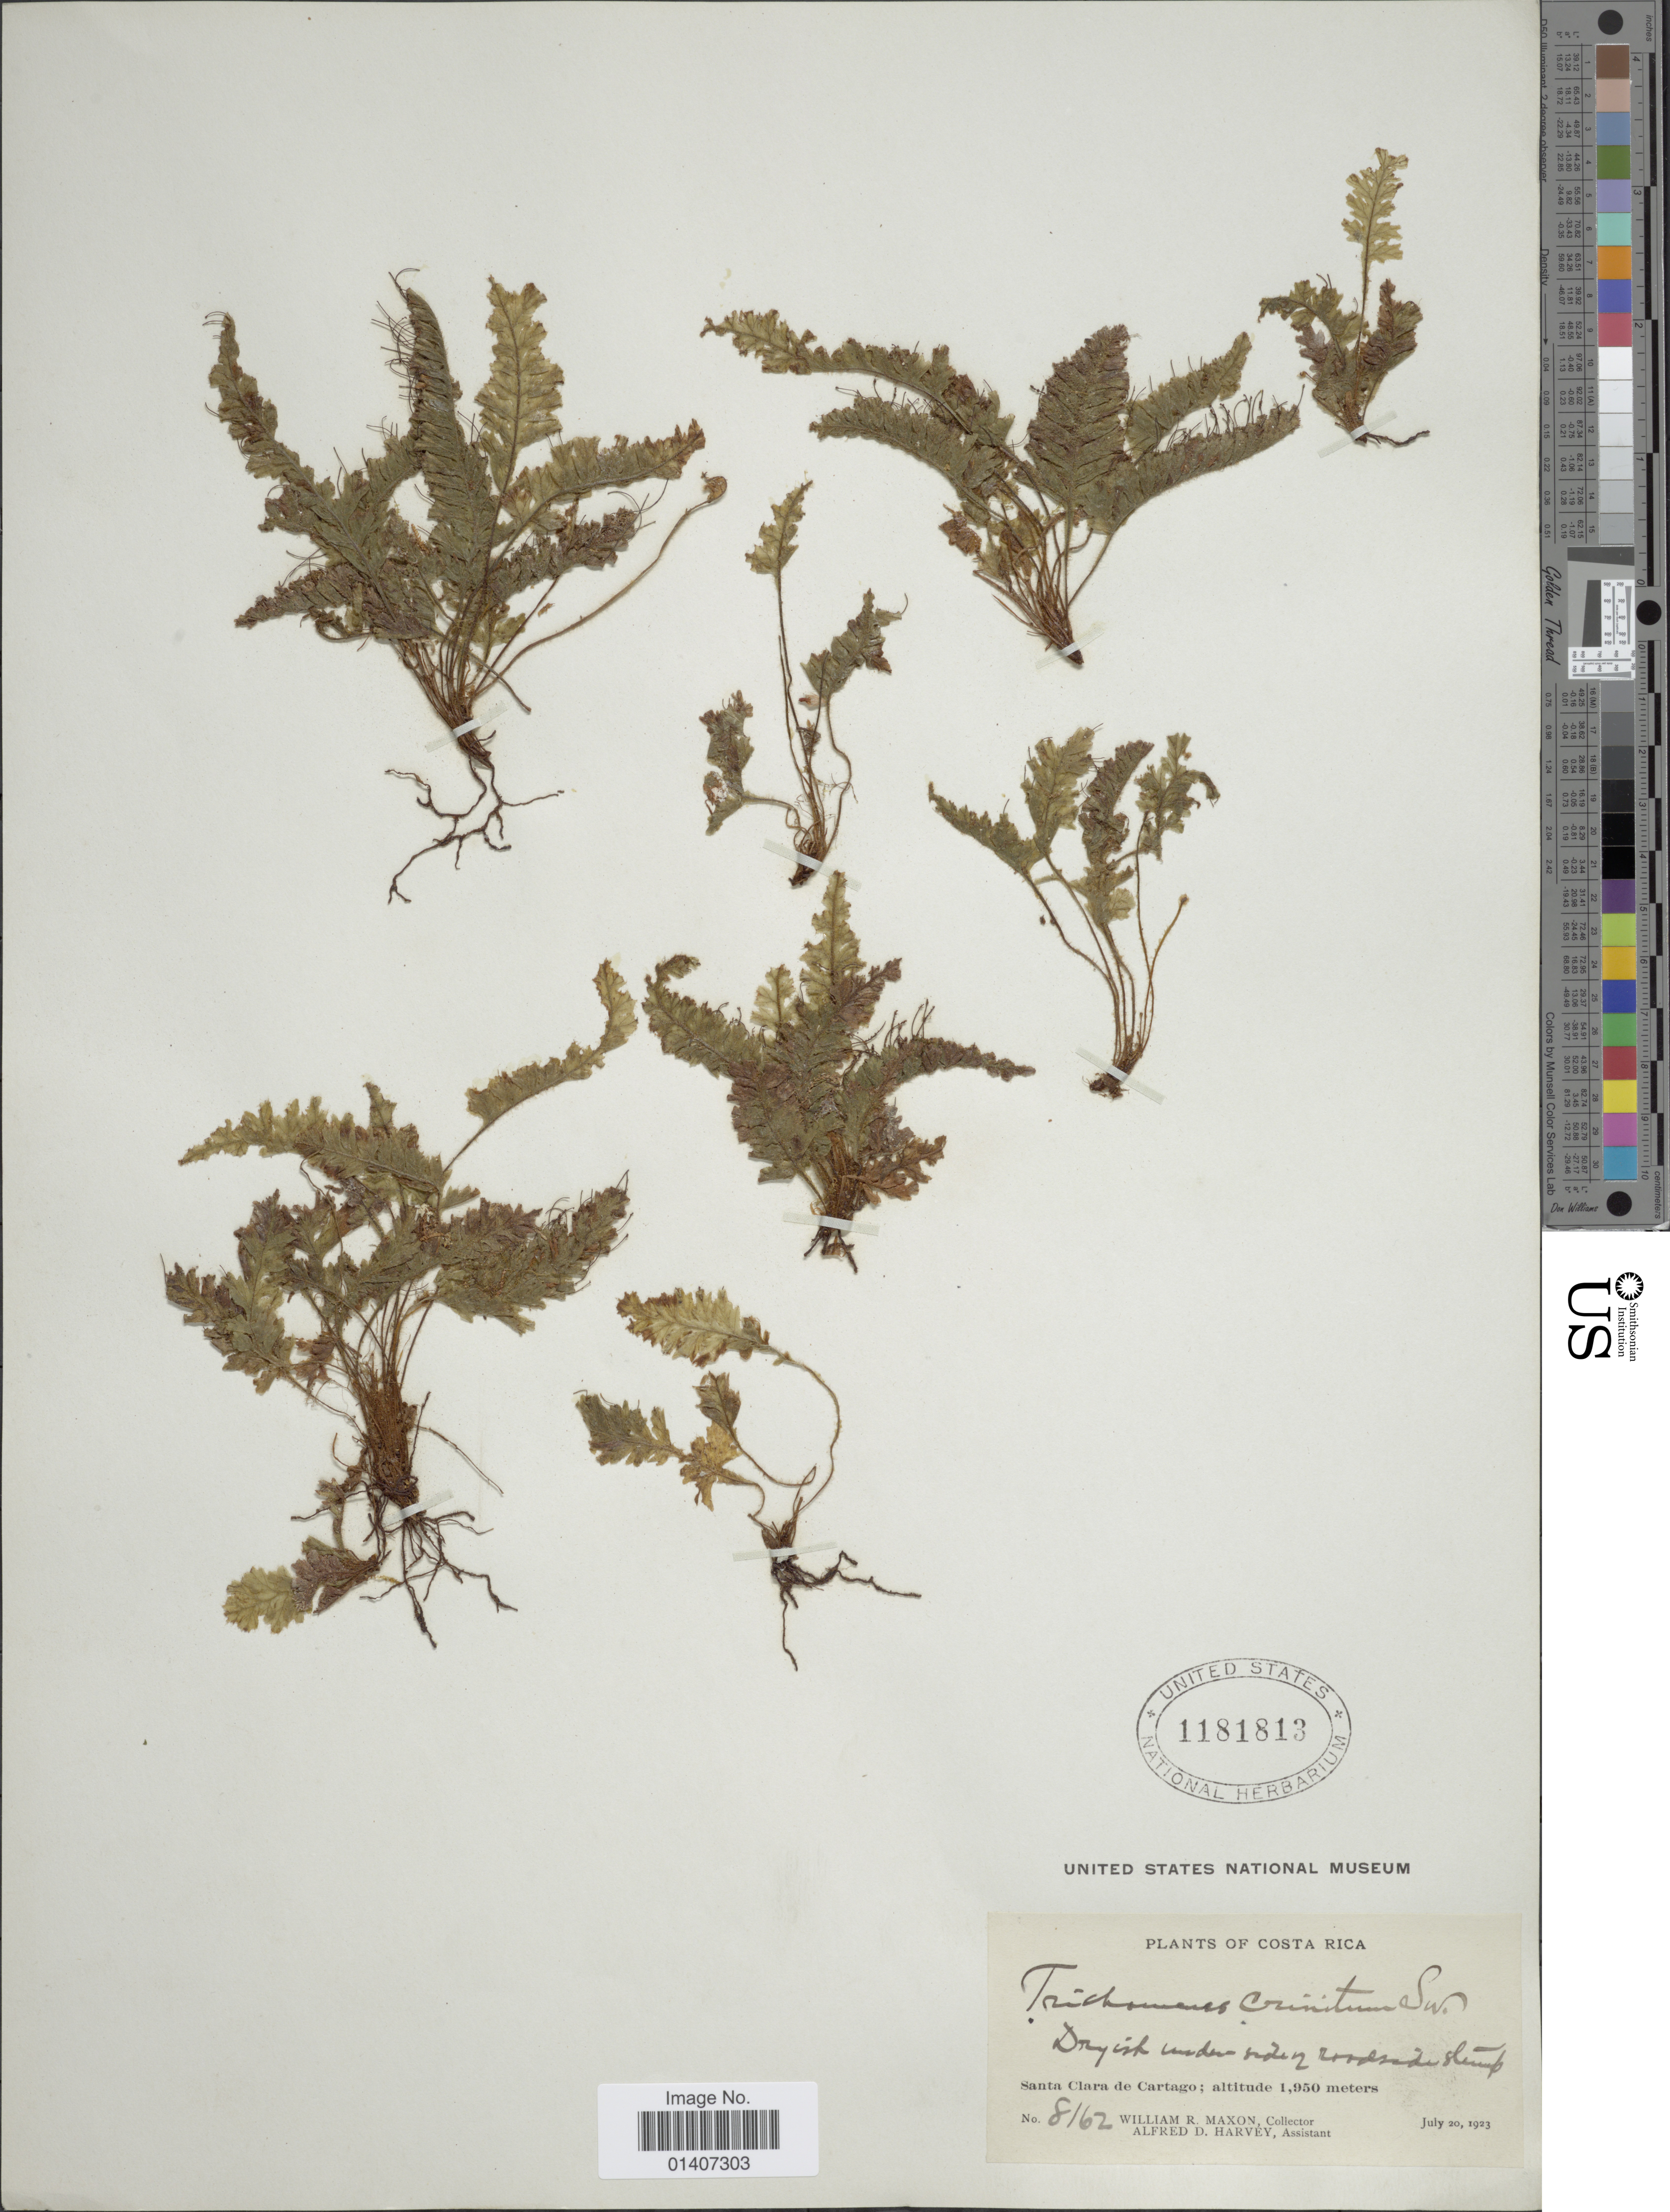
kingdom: Plantae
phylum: Tracheophyta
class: Polypodiopsida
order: Hymenophyllales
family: Hymenophyllaceae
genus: Trichomanes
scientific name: Trichomanes crinitum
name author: Sw.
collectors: W. R. Maxon & A. D. Harvey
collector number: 8162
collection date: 1923-07-20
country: Costa Rica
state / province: Cartago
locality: Santa Clara de Cartago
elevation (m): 1950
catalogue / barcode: US 1181813